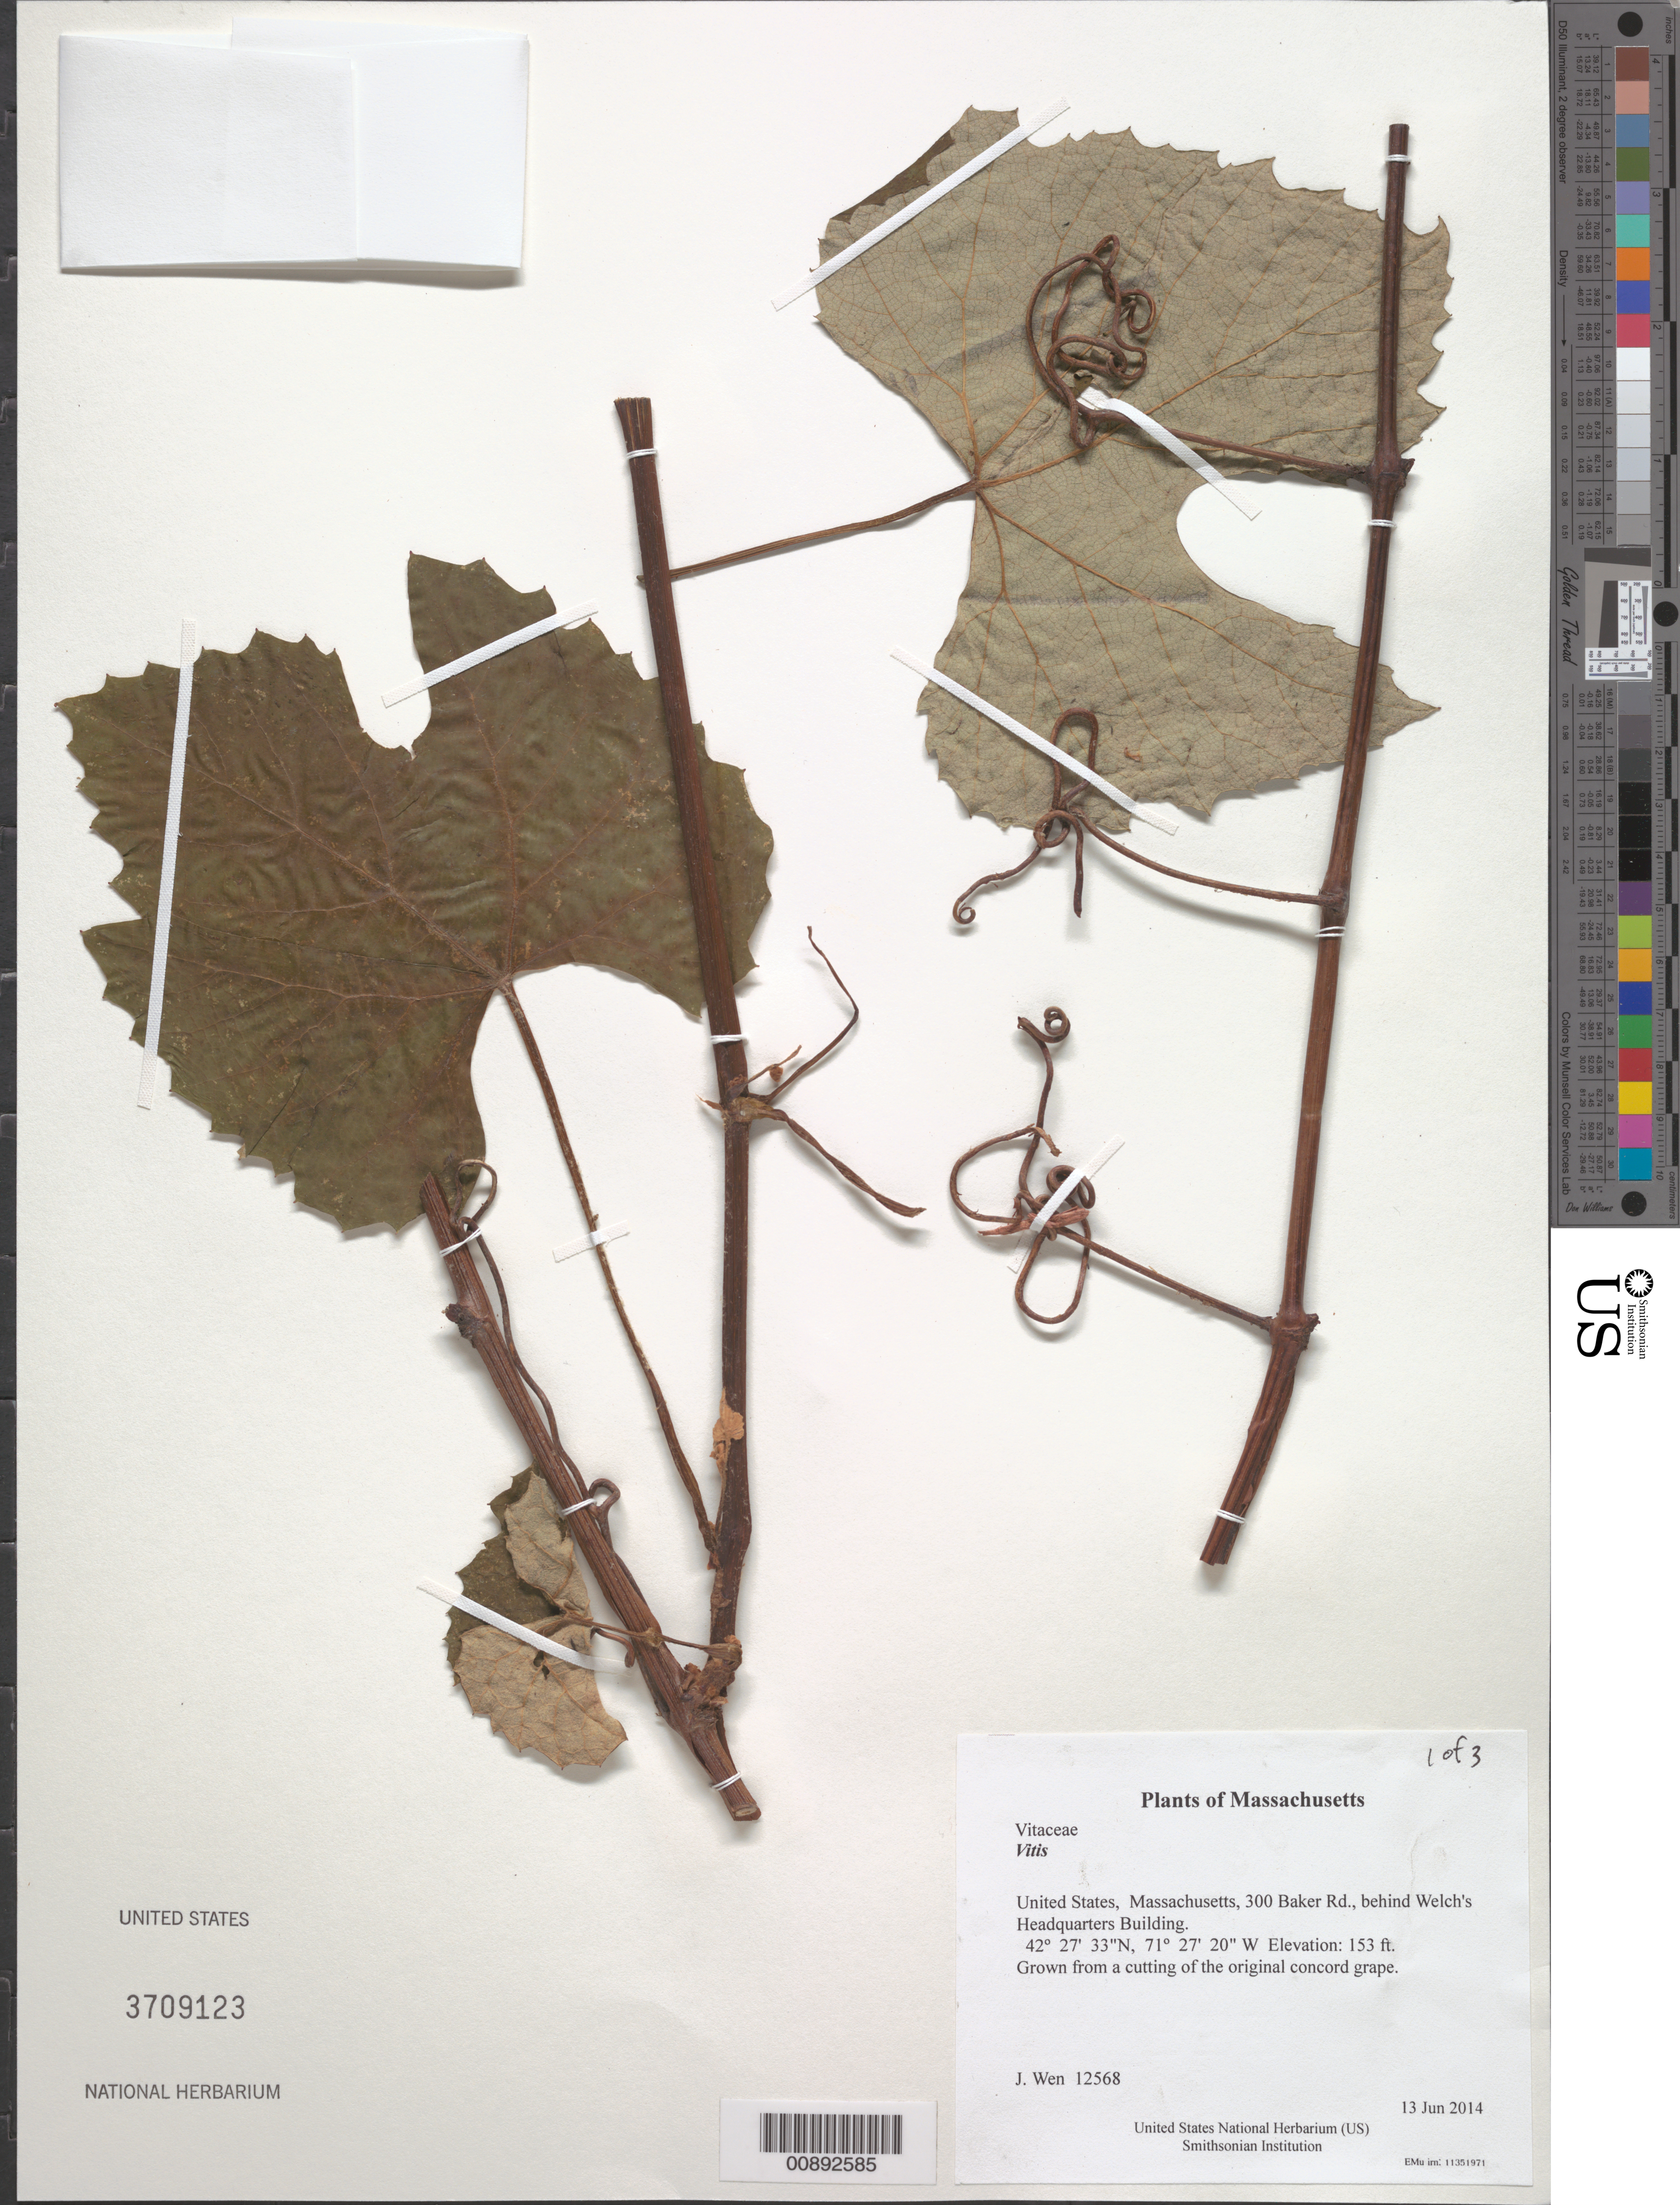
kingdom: Plantae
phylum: Tracheophyta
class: Magnoliopsida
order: Vitales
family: Vitaceae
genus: Vitis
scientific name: Vitis sp.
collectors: J. Wen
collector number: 12568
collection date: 2014-06-13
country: United States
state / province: Massachusetts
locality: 300 Baker Rd., behind Welch's Headquarters Building.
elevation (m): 47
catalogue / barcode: US 3709123